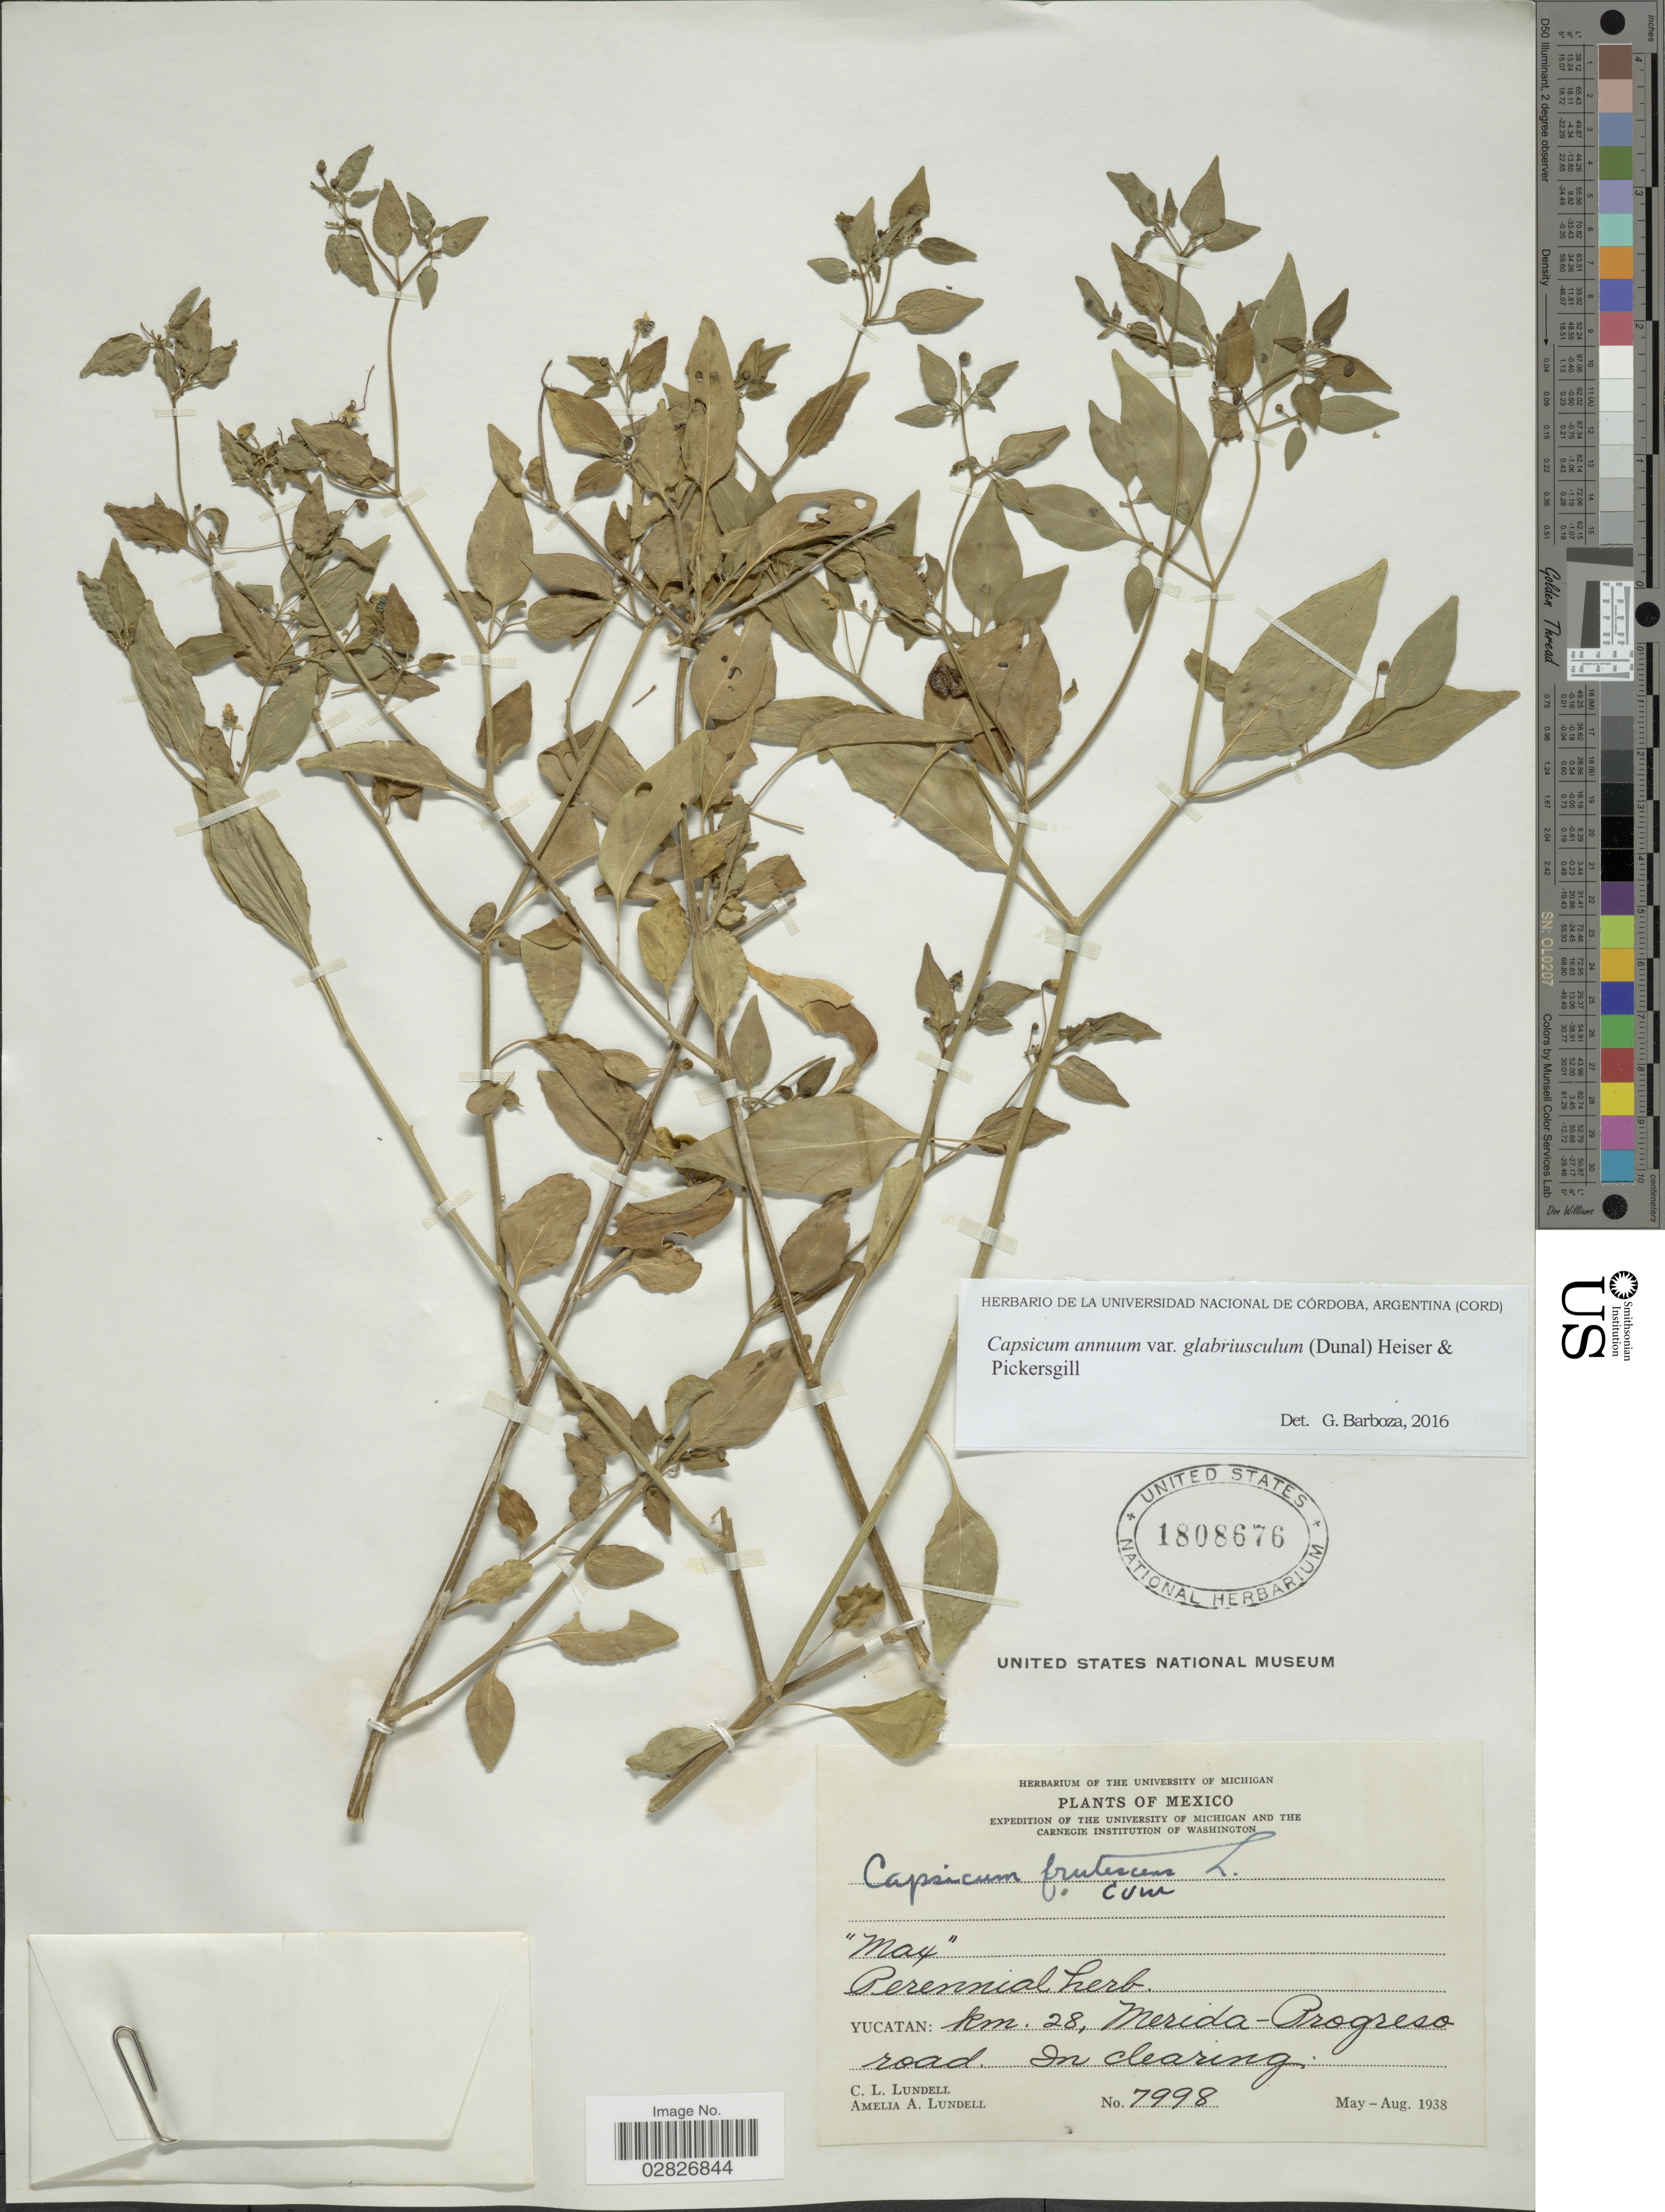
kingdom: Plantae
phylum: Tracheophyta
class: Magnoliopsida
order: Solanales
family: Solanaceae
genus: Capsicum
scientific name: Capsicum annuum var. glabriusculum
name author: (Dunal) Heiser & Pickersgill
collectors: C. L. Lundell & A. A. Lundell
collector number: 7998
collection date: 1938-05/1938-08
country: Mexico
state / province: Yucatán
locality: Km. 28, Merida-Progreso road.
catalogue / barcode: US 1808676